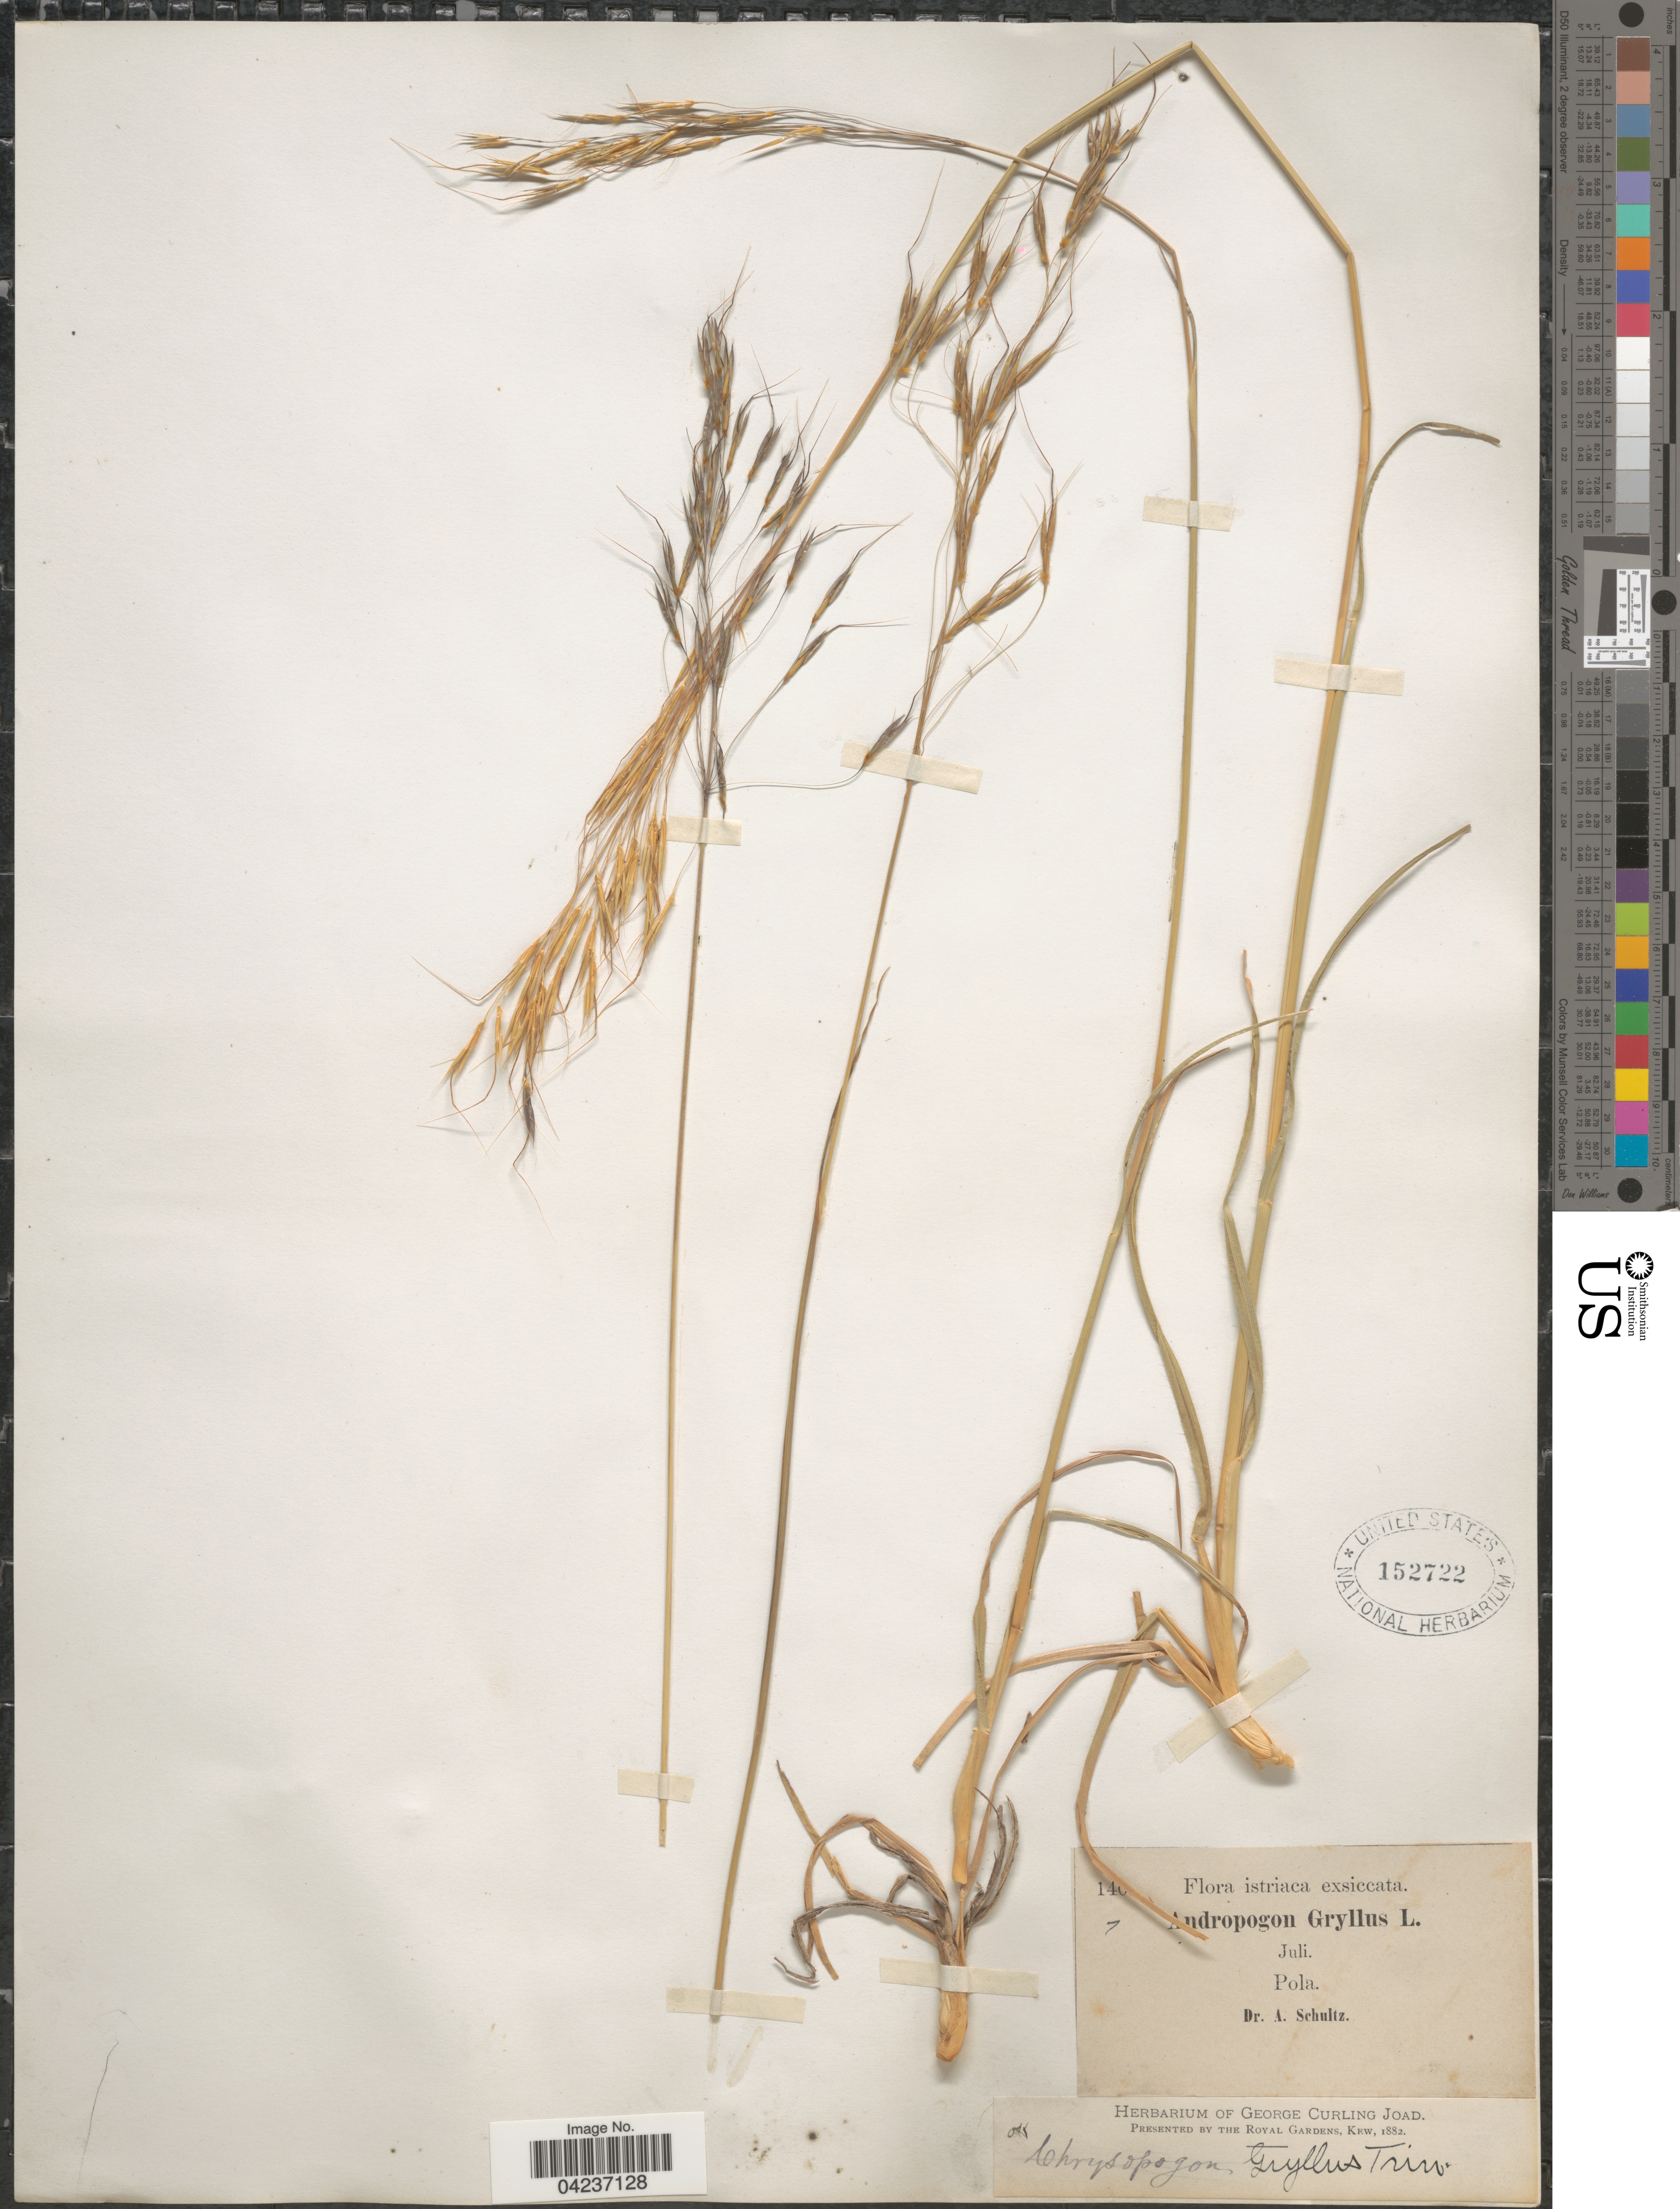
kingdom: Plantae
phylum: Tracheophyta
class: Liliopsida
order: Poales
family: Poaceae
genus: Chrysopogon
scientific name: Chrysopogon gryllus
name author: (L.) Trin.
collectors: A. Schultz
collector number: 140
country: Croatia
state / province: Istria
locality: Istriaca. Pola.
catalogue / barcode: US 152722